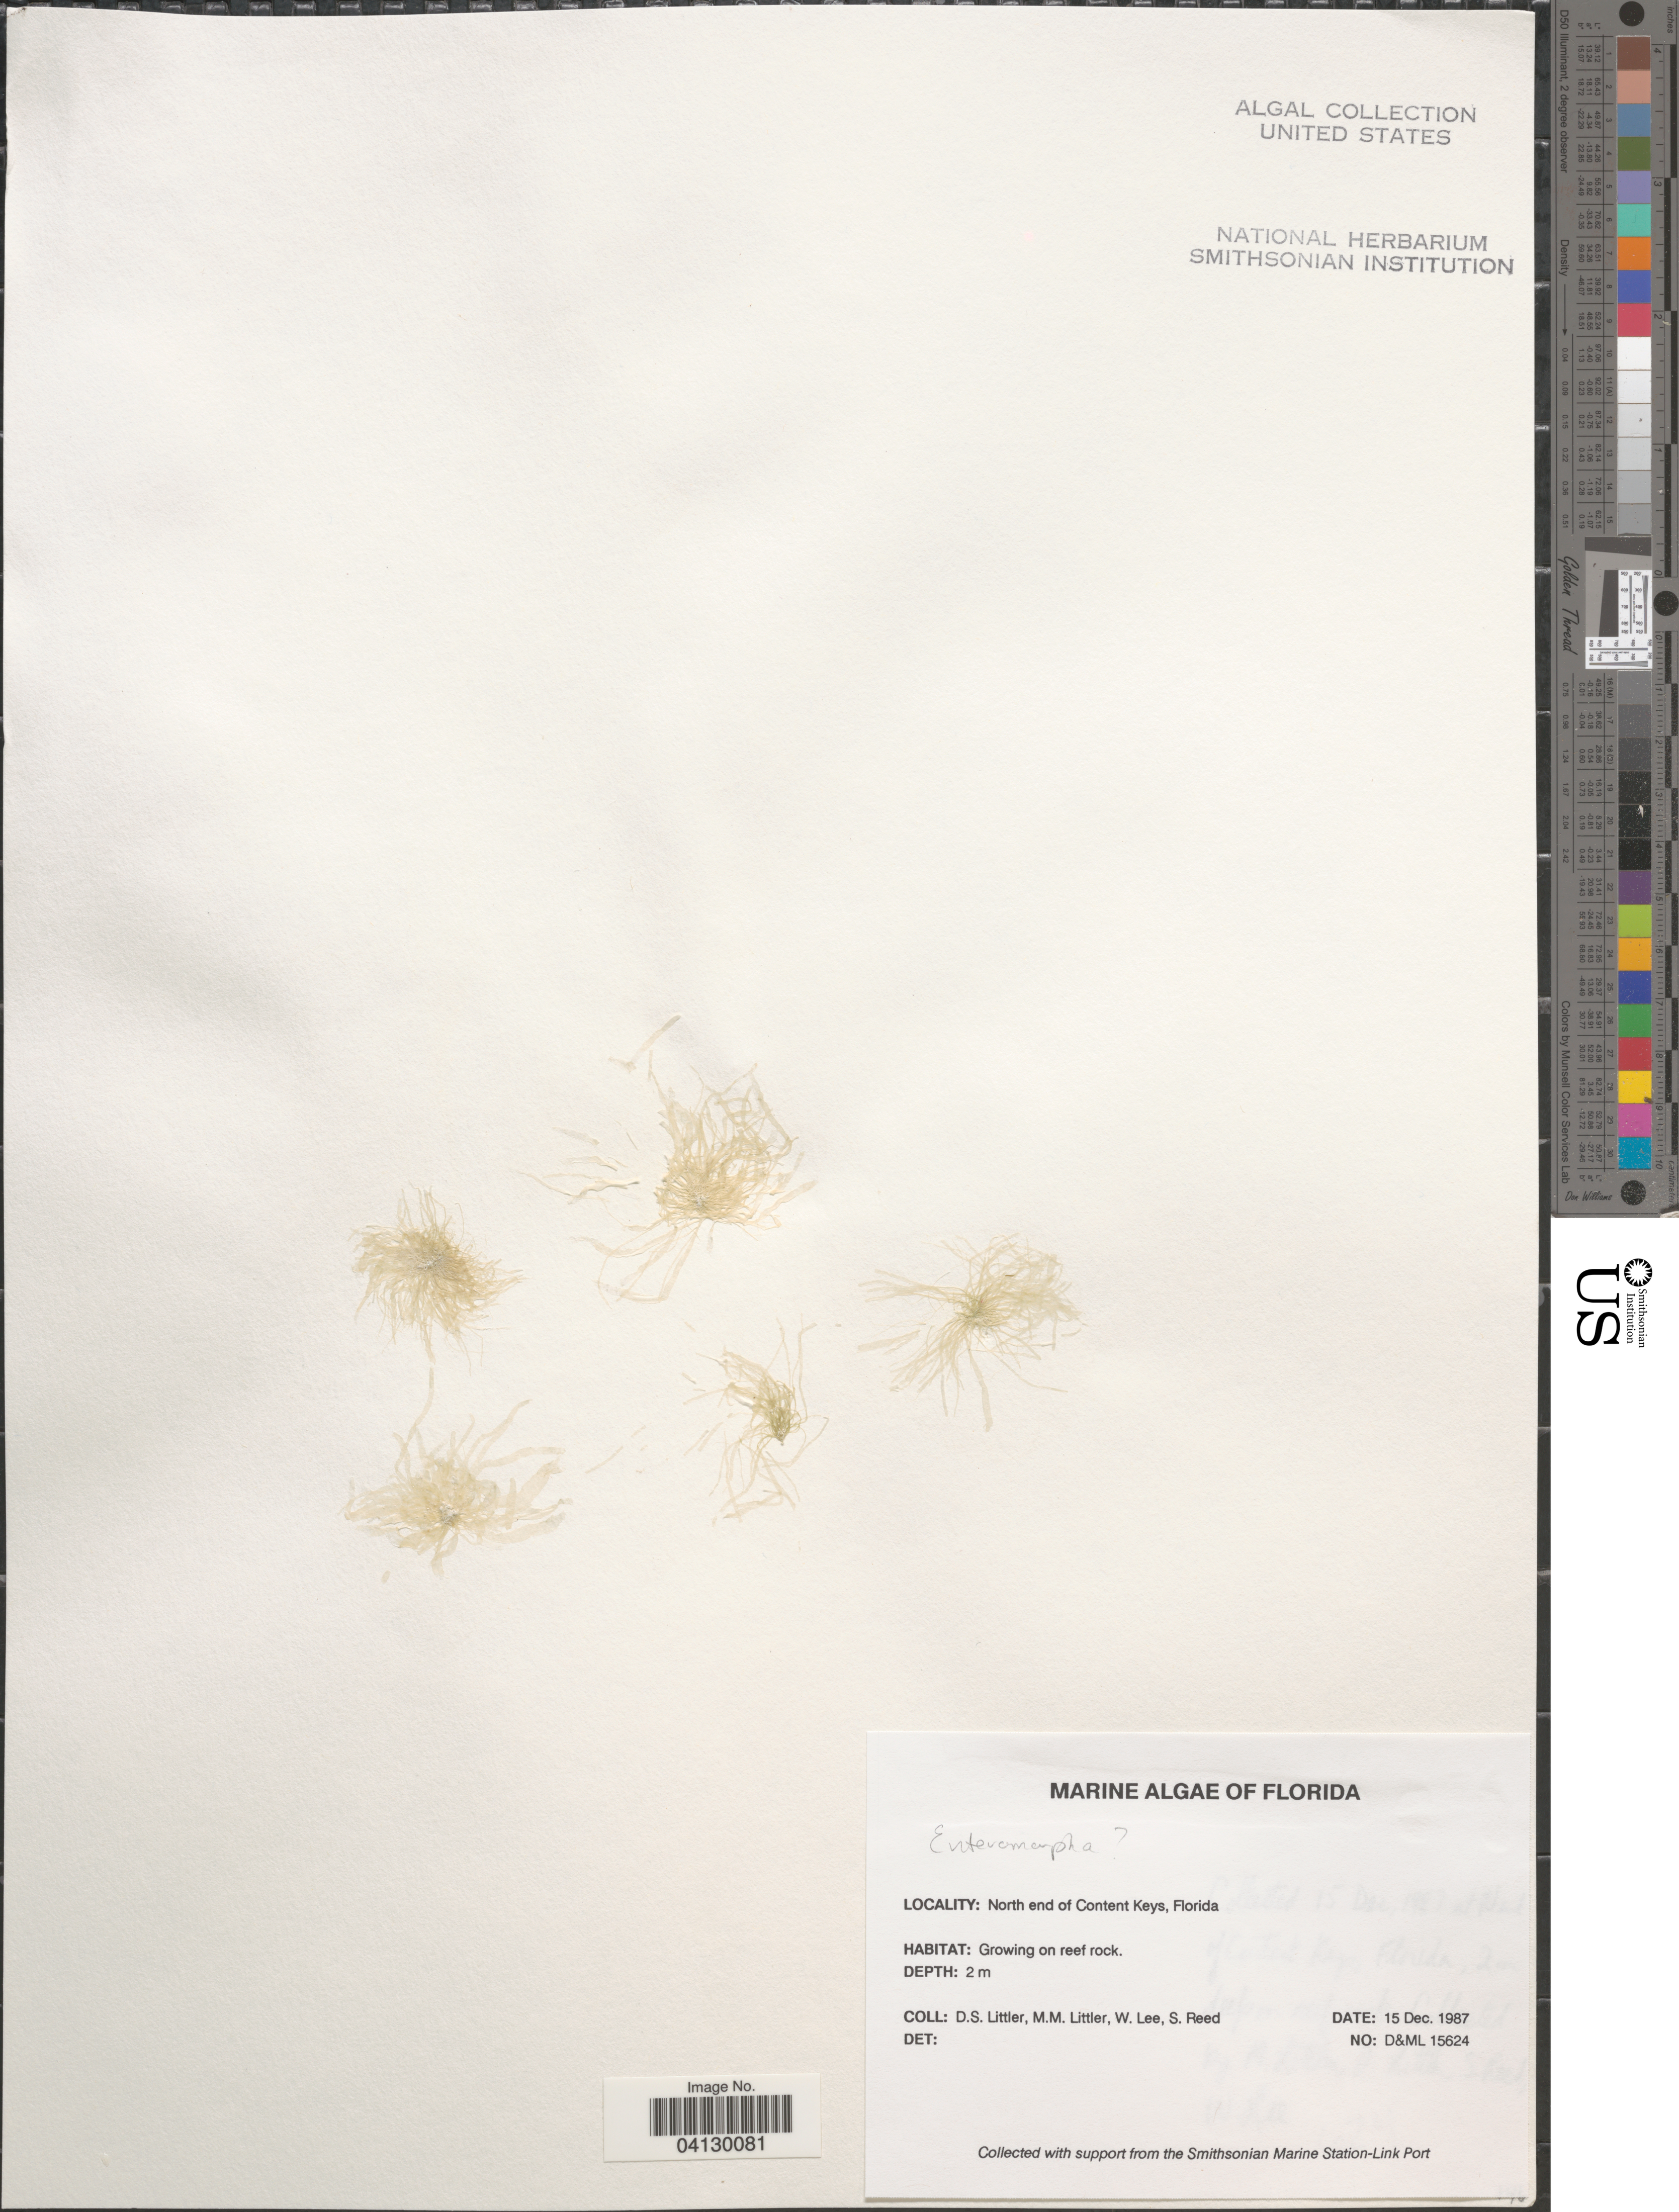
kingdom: Plantae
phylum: Chlorophyta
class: Ulvophyceae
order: Ulvales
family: Ulvaceae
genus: Ulva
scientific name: Ulva sp.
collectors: D. S. Littler, W. Lee & S. Reed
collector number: D&ML 15624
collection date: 1987-12-15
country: United States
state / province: Florida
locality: North end of Content Keys.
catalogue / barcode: US 328936